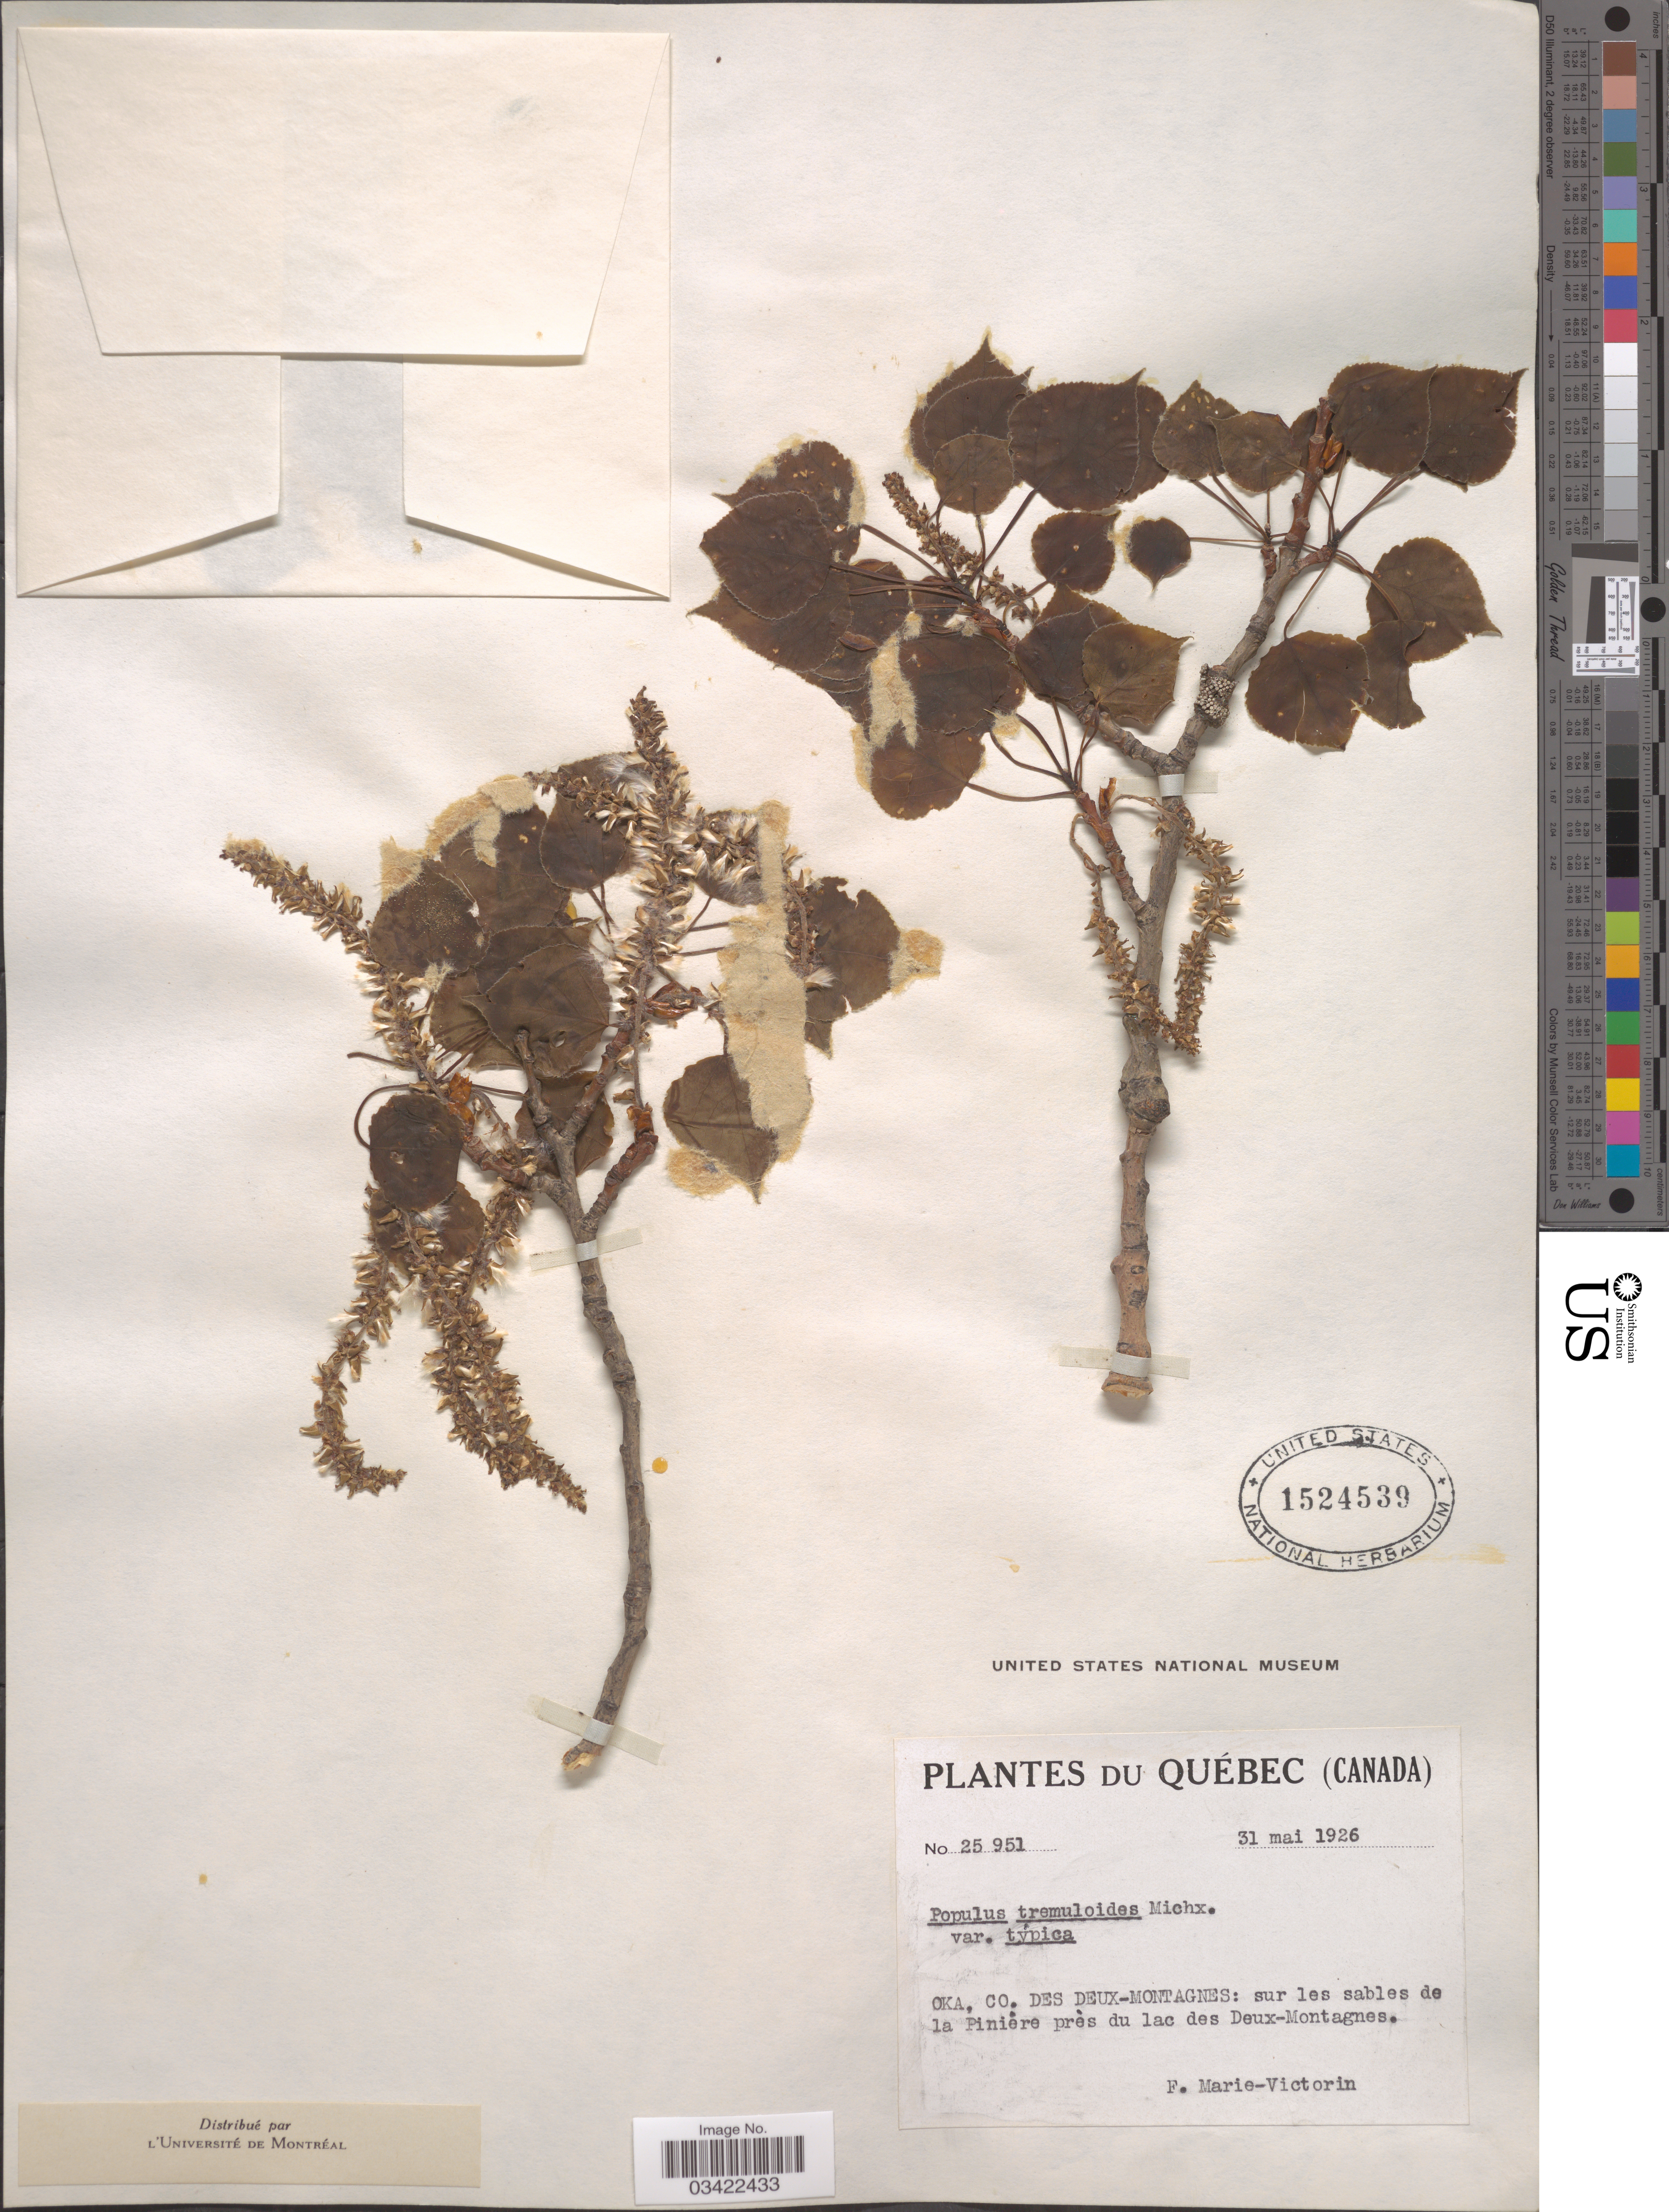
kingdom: Plantae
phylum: Tracheophyta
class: Magnoliopsida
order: Malpighiales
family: Salicaceae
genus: Populus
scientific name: Populus tremuloides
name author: Michx.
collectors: F. Marie-Victorin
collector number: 25951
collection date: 1926-05-31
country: Canada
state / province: Quebec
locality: Oka, Co. des Deux-Montagnes: sur les sables de la Pinière près du lac des Deux-Montagnes.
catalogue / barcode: US 1524539